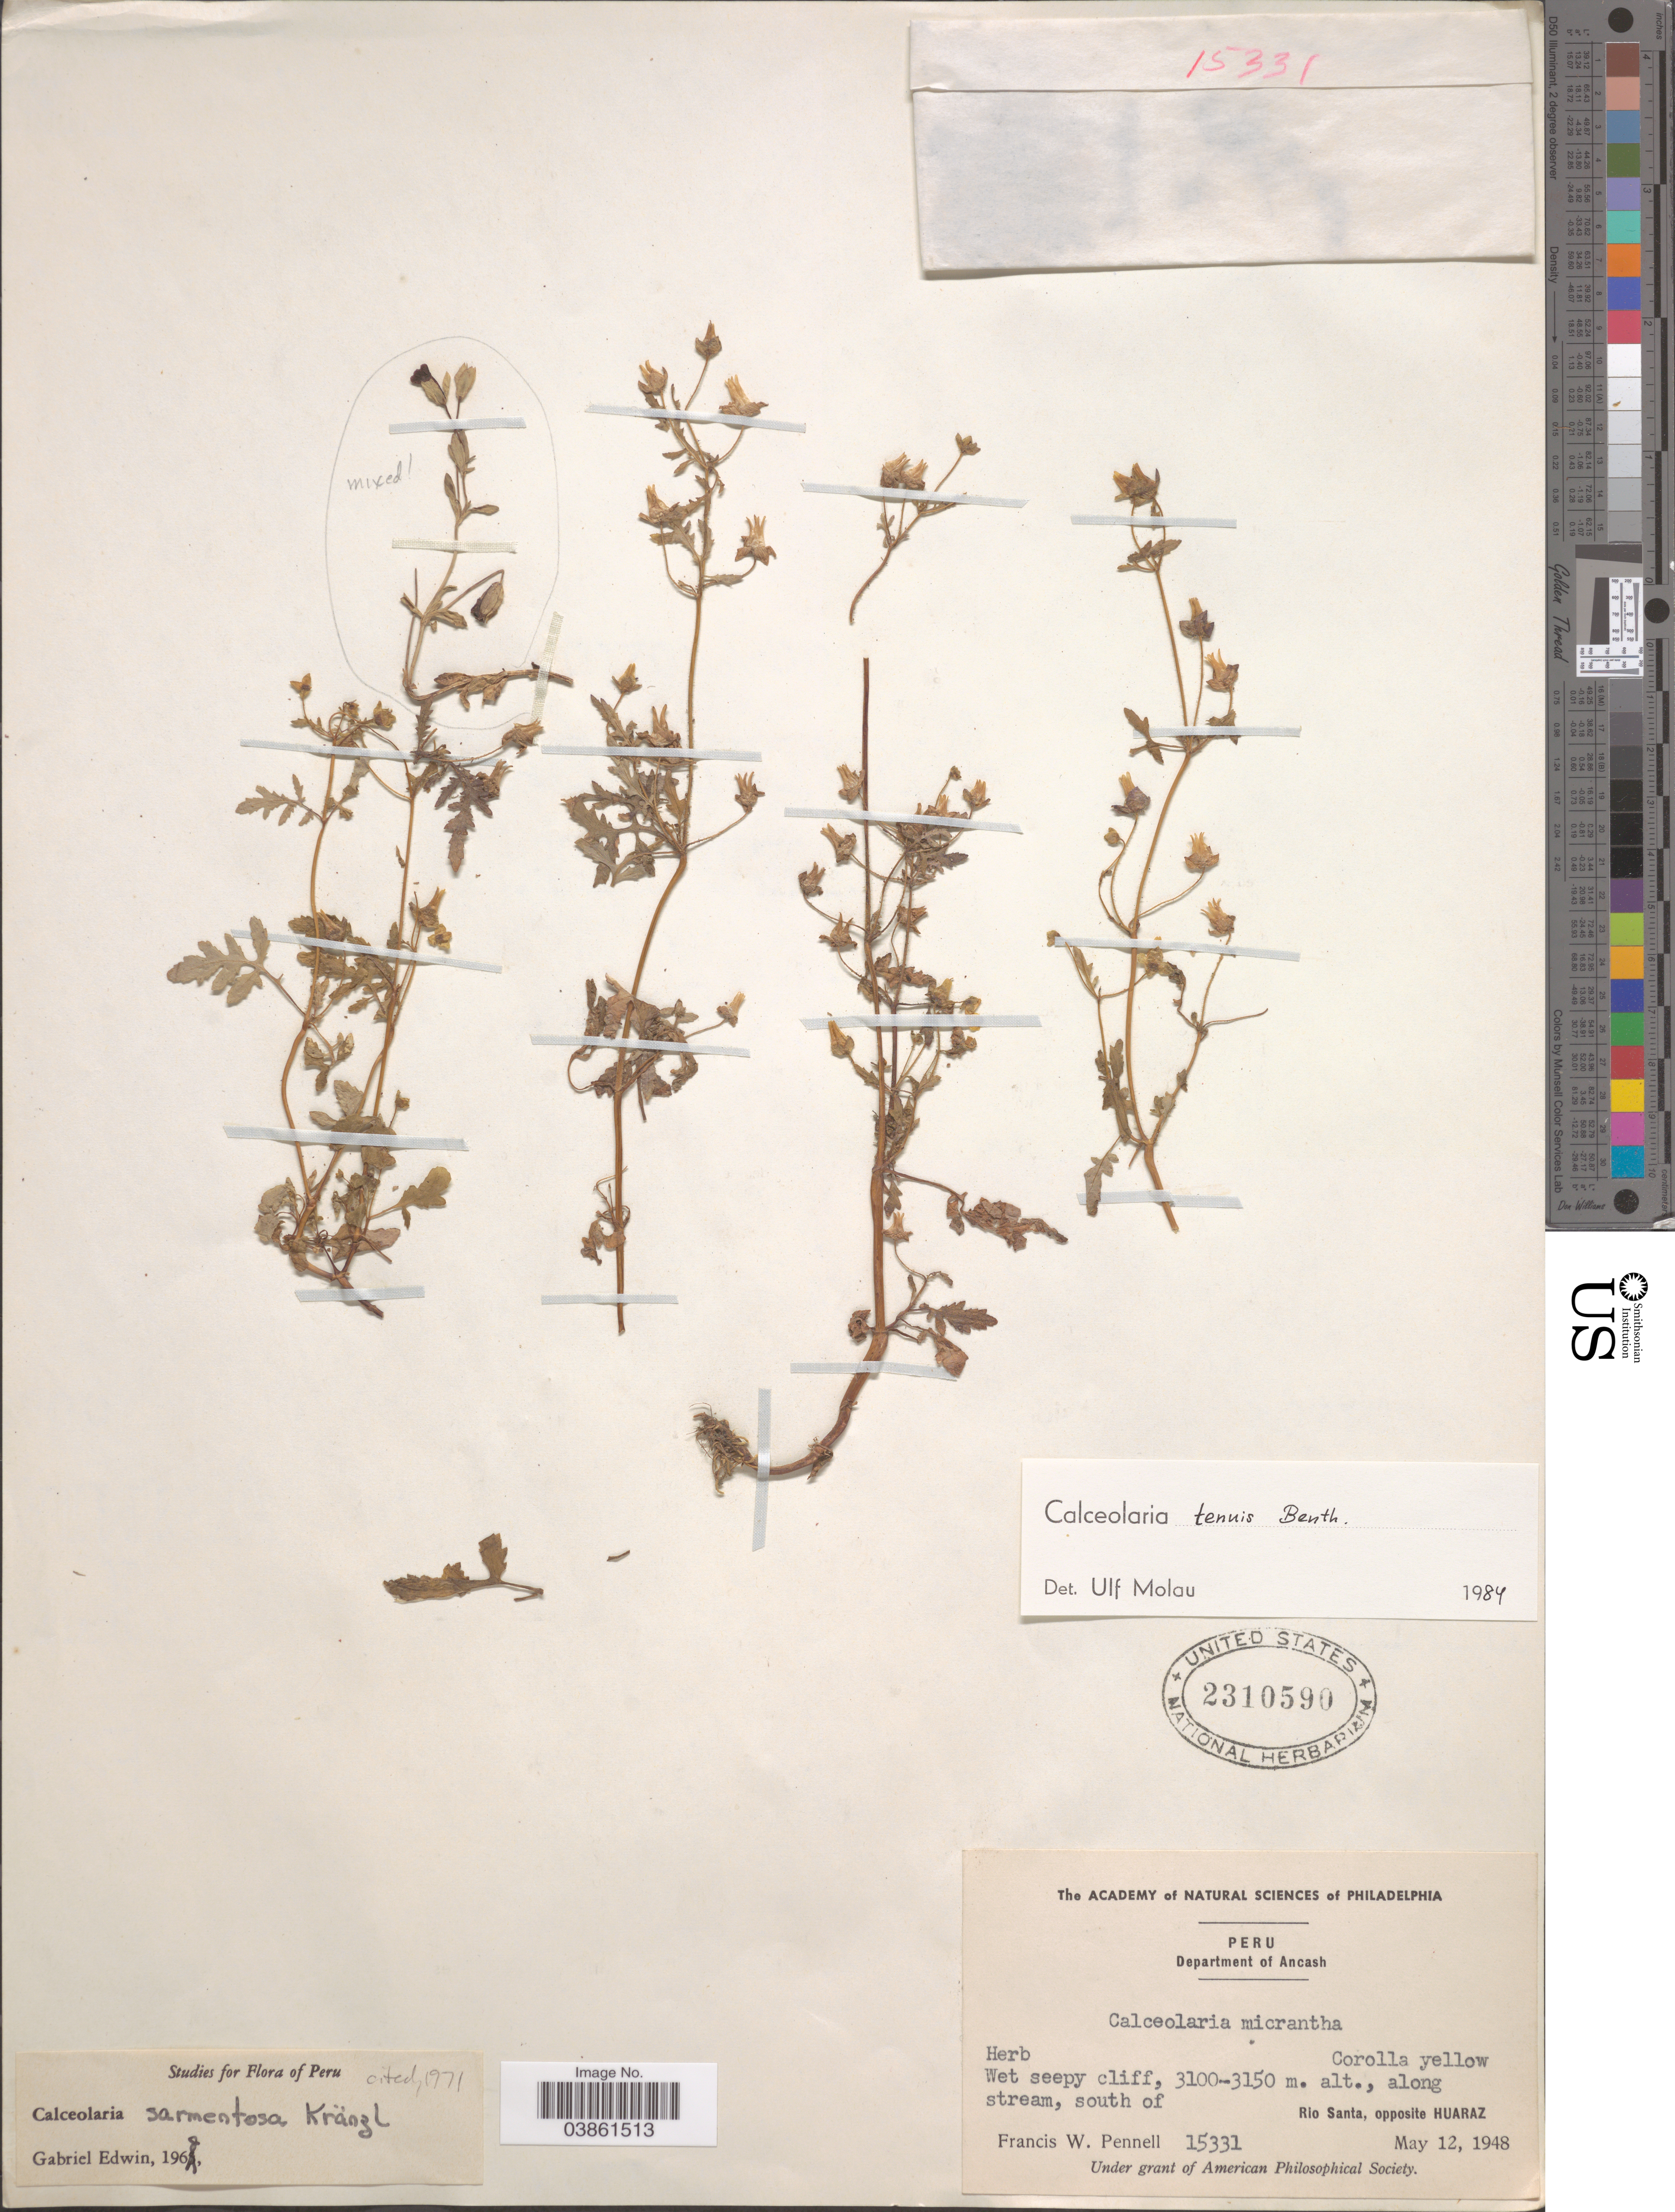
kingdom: Plantae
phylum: Tracheophyta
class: Magnoliopsida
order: Lamiales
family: Calceolariaceae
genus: Calceolaria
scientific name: Calceolaria tenuis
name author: Benth.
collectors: F. W. Pennell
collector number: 15331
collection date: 1948-05-12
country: Peru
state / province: Ancash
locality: Department of Ancash. Along stream, south of Rio Santa, opposite Huaraz.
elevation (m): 3100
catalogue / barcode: US 2310590